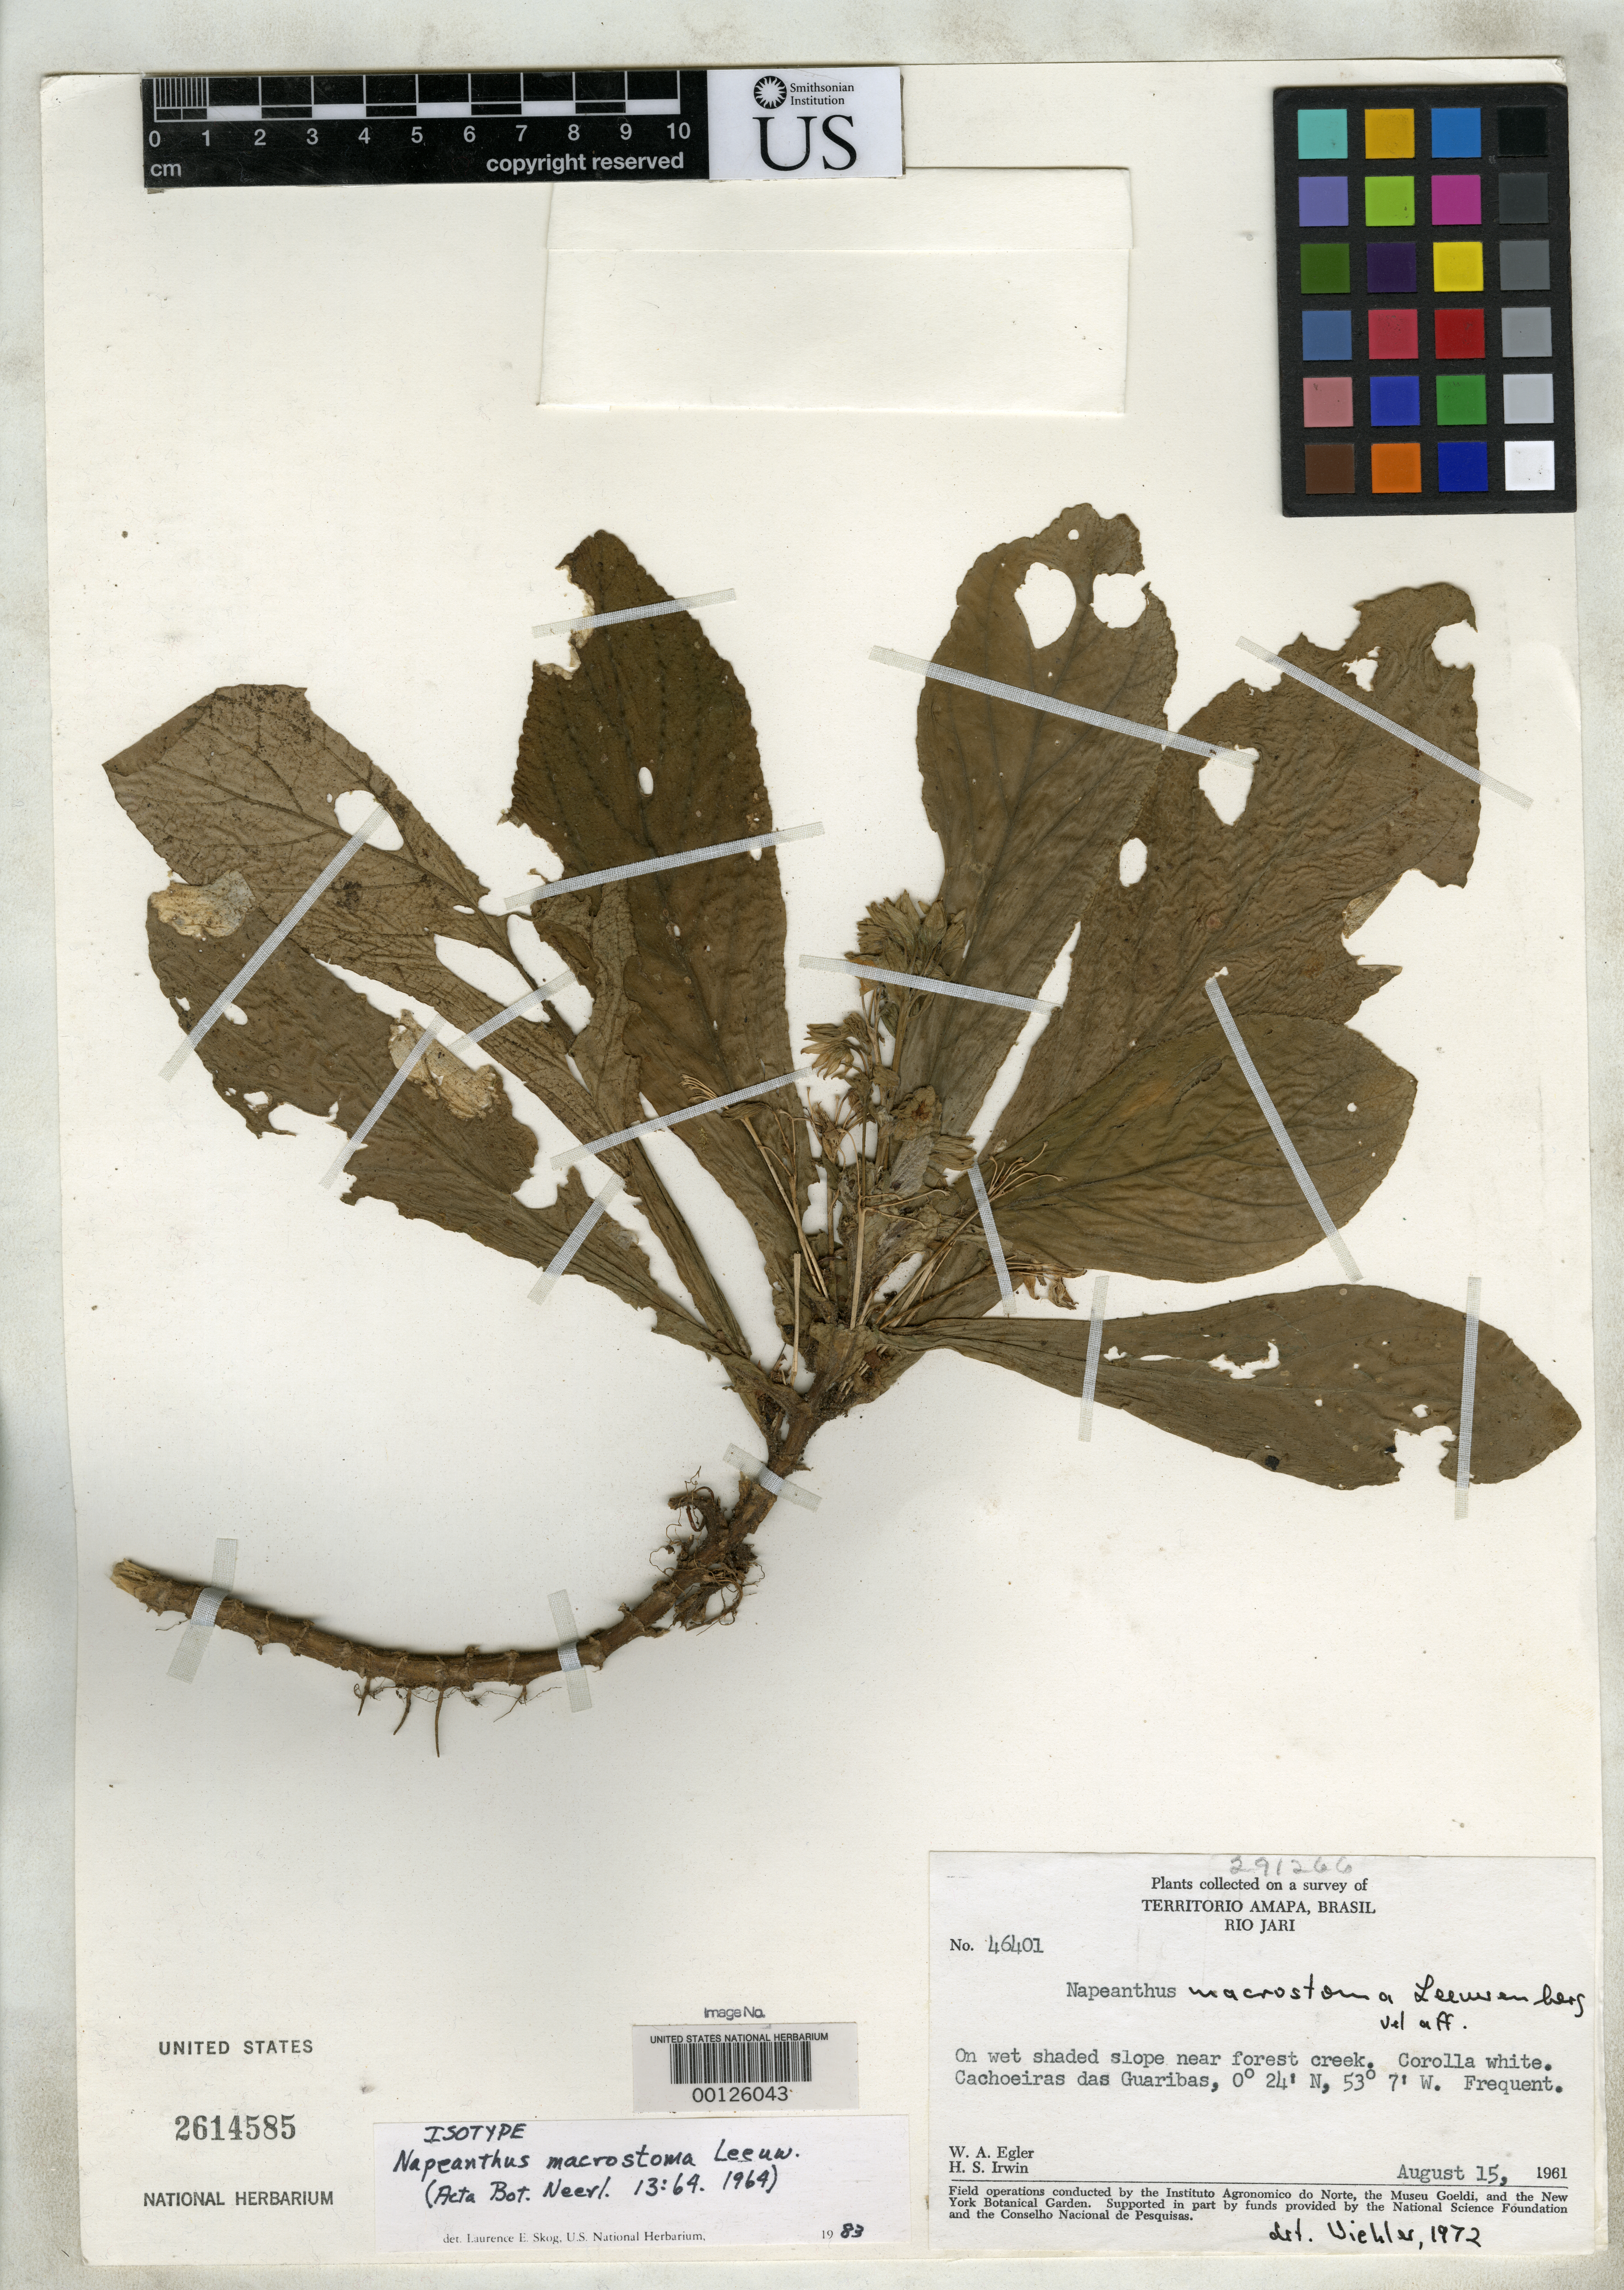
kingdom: Plantae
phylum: Tracheophyta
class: Magnoliopsida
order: Lamiales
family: Gesneriaceae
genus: Napeanthus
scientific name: Napeanthus macrostoma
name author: Leeuwenb.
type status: Isotype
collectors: W. A. Egler & H. Irwin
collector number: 46401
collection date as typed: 15 Aug 1961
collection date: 1961-08-15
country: Brazil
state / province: Amapá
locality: Rio Jari.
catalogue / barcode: US 2614585